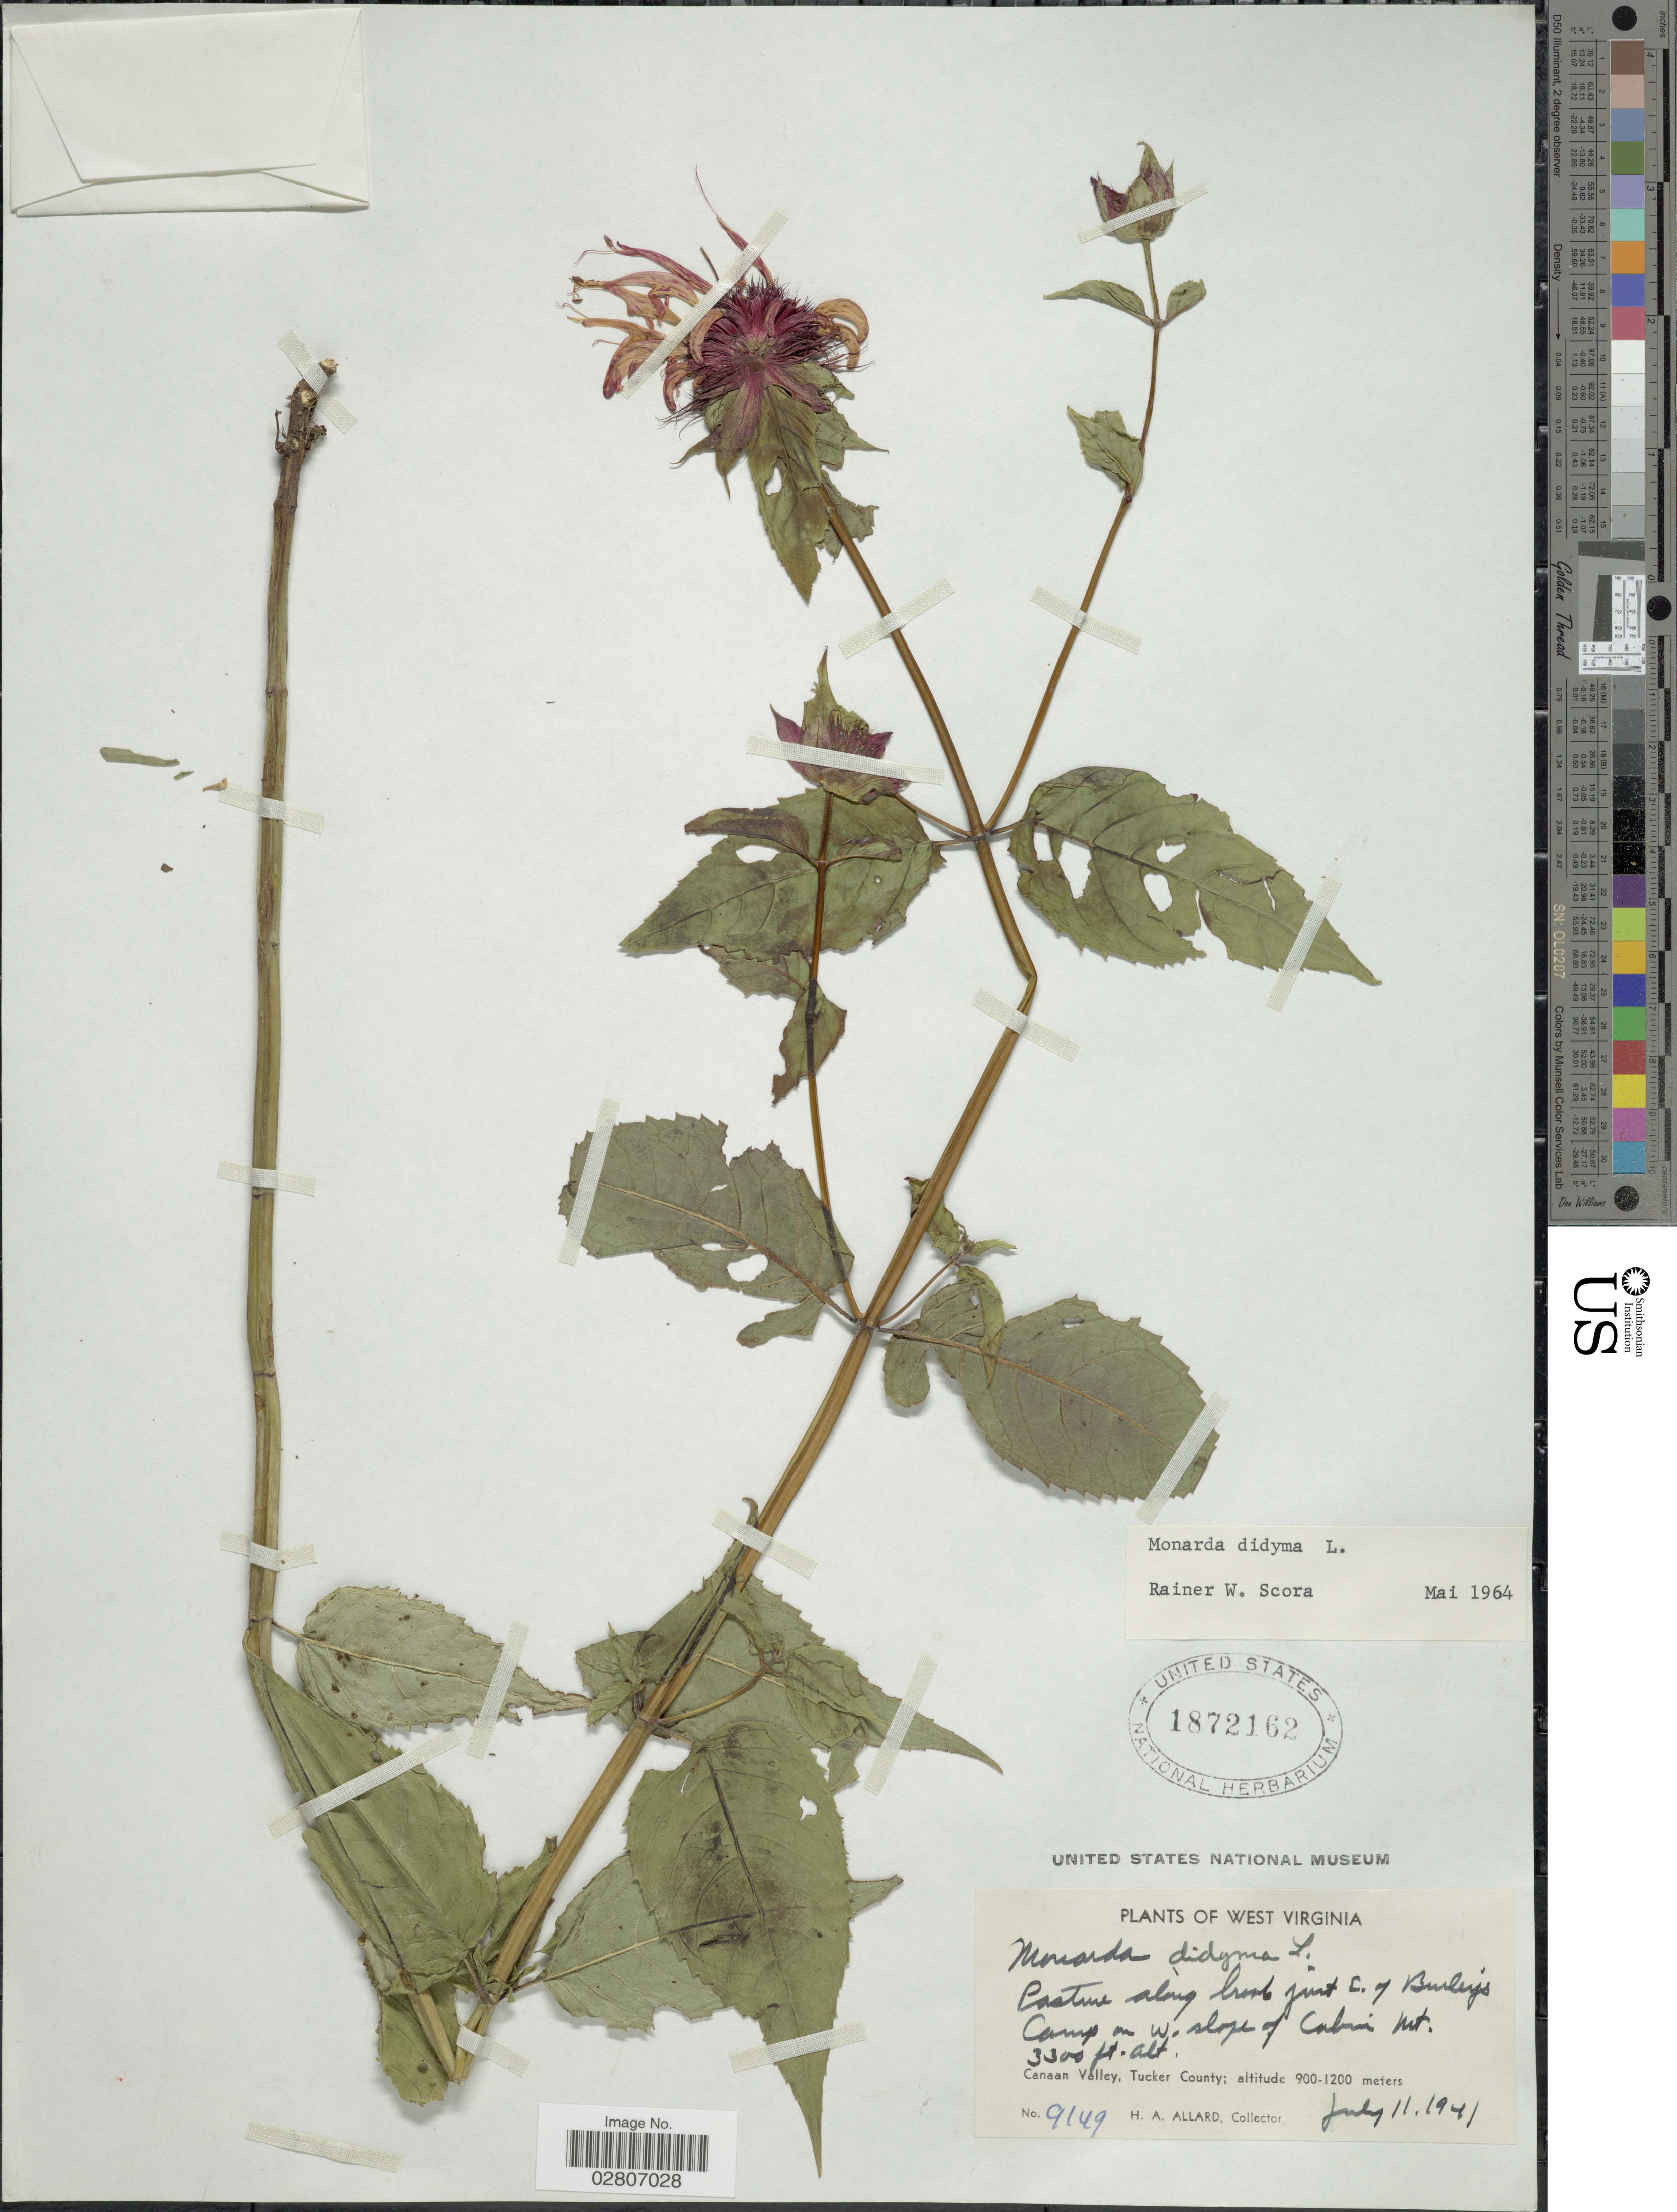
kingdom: Plantae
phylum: Tracheophyta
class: Magnoliopsida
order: Lamiales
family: Lamiaceae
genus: Monarda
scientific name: Monarda didyma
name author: L.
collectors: H. A. Allard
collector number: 9149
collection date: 1941-07-11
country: United States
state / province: West Virginia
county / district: Tucker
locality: Pasture along brook just E. of Burley's Camp on W. slope of Cabin Mt. Canaan Valley, Tucker County.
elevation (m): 900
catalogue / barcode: US 1872162